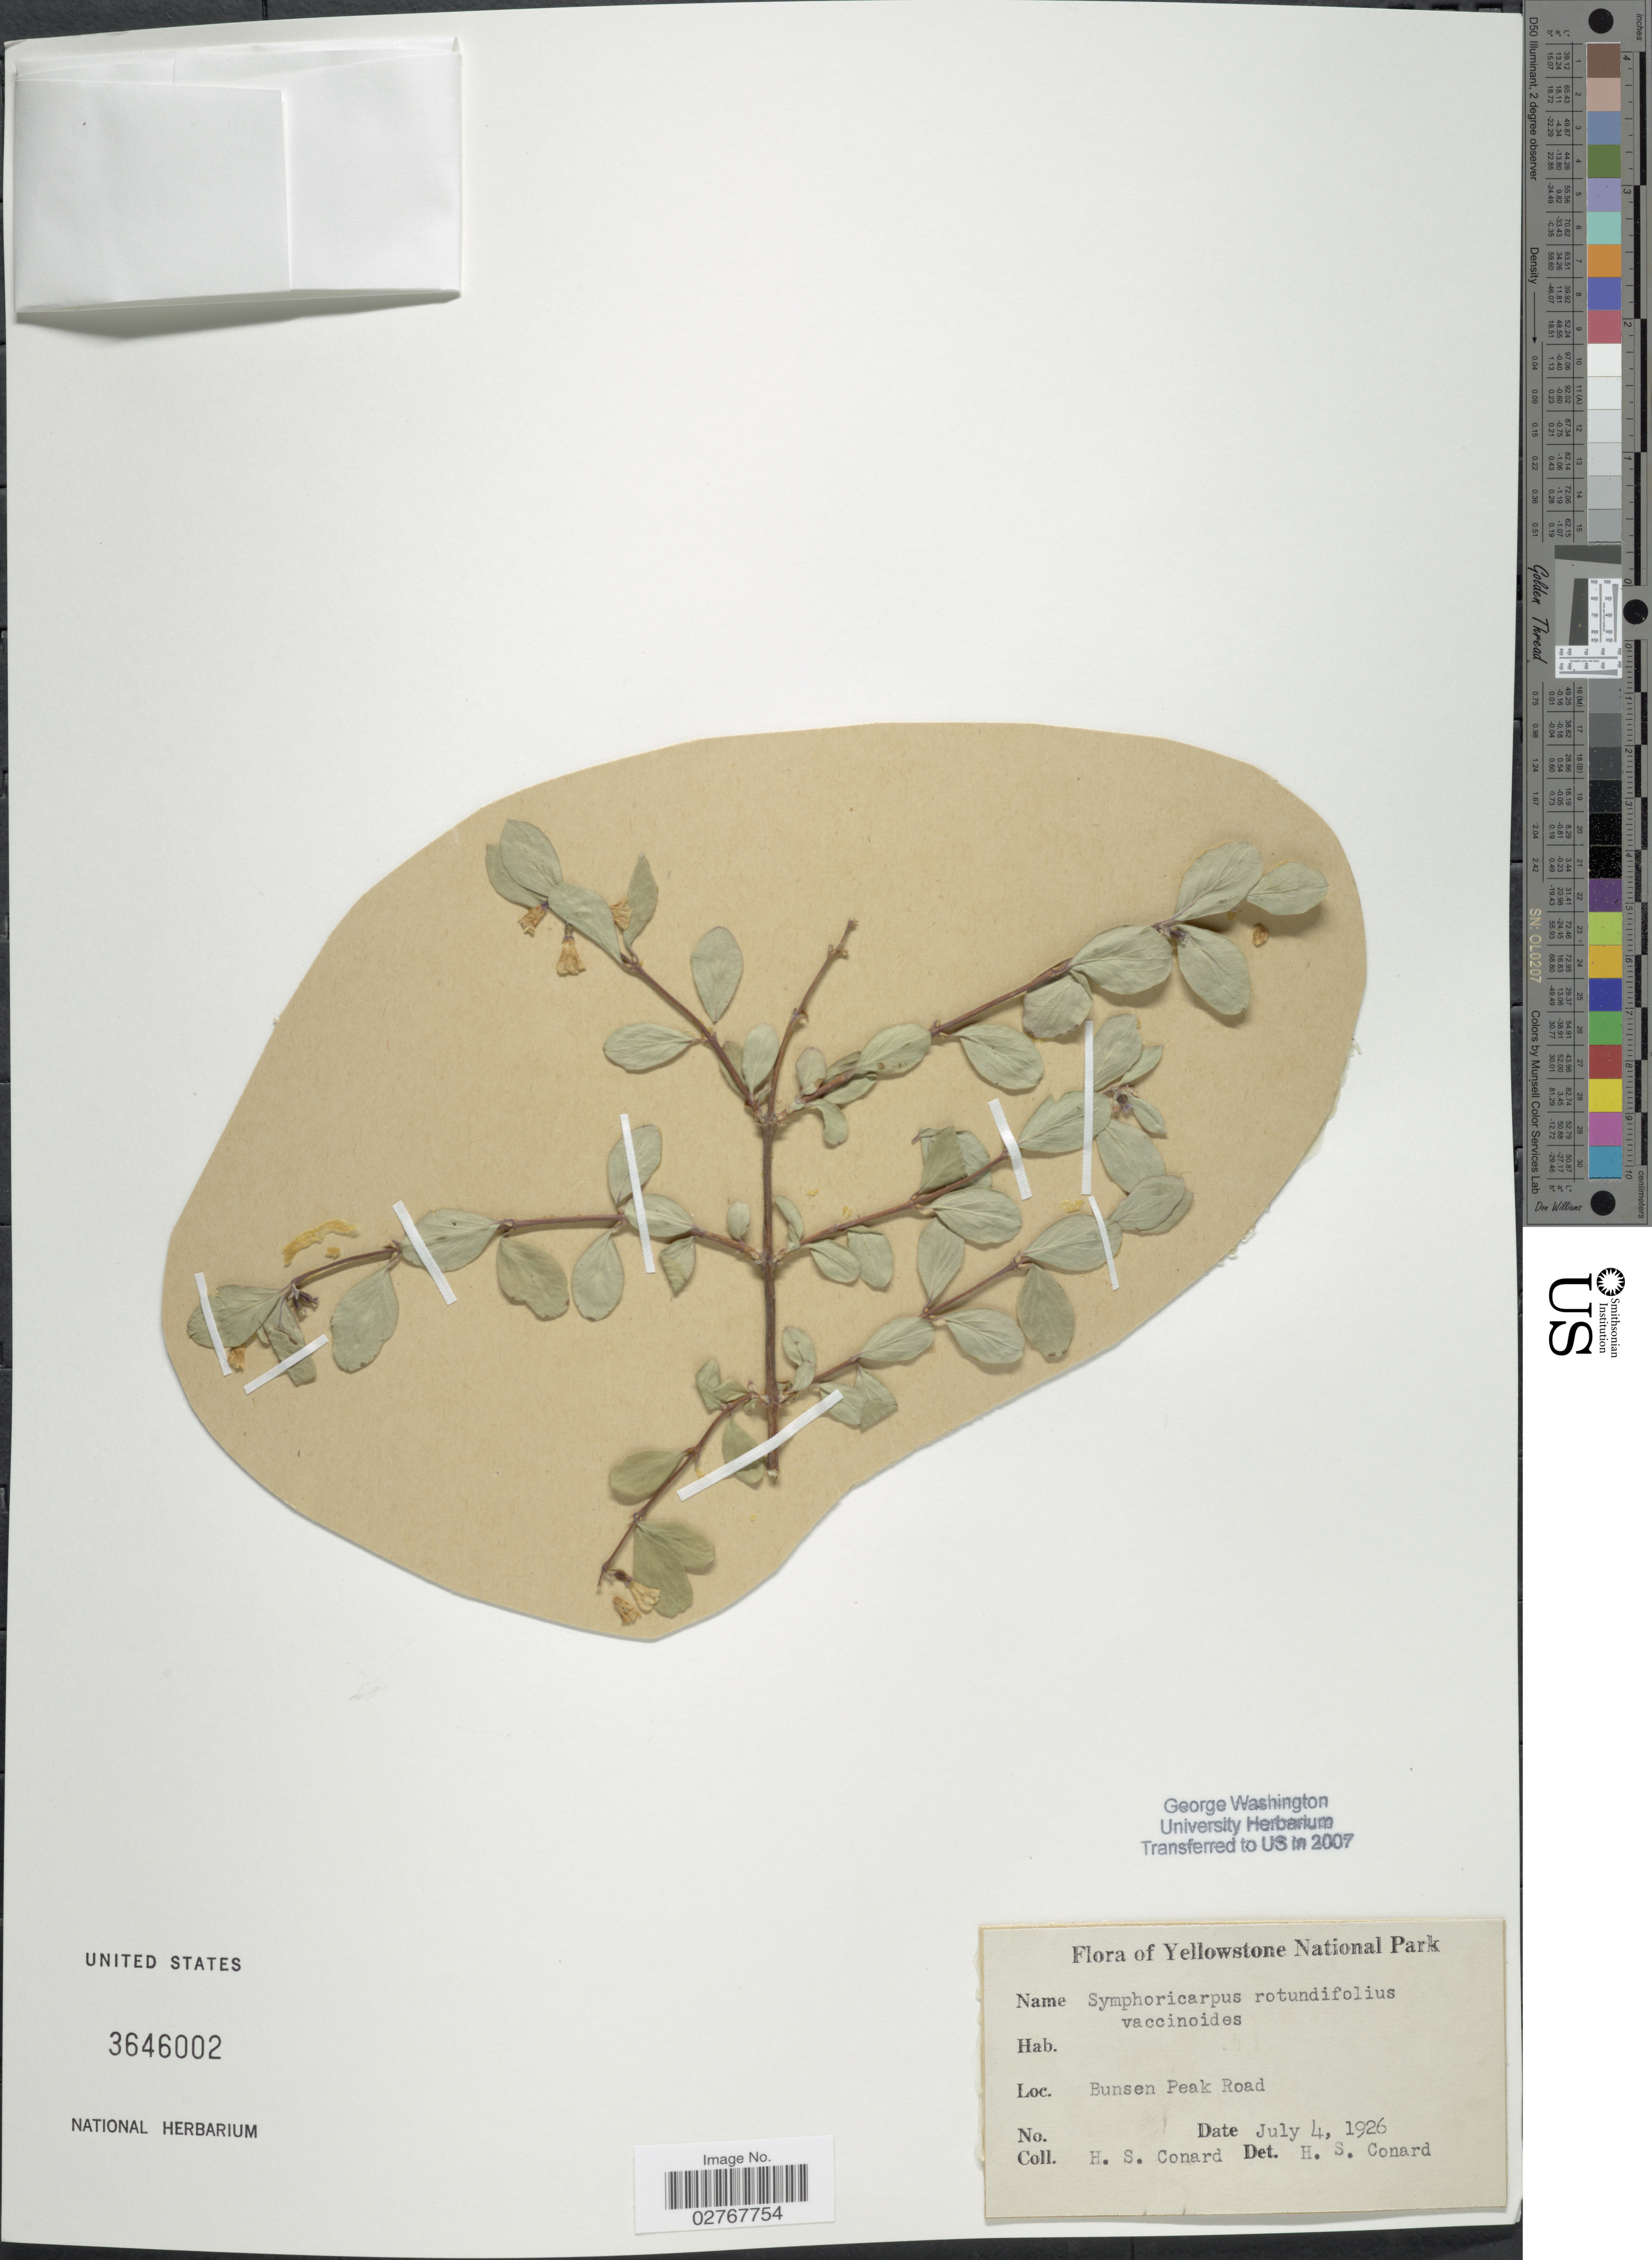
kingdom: Plantae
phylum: Tracheophyta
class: Magnoliopsida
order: Dipsacales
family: Caprifoliaceae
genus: Symphoricarpos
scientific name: Symphoricarpos rotundifolius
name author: A. Gray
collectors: H. Conrad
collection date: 1926-07-04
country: United States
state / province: Wyoming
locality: Yellowstone National Park. Bunsen Peak Road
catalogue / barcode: US 3646002